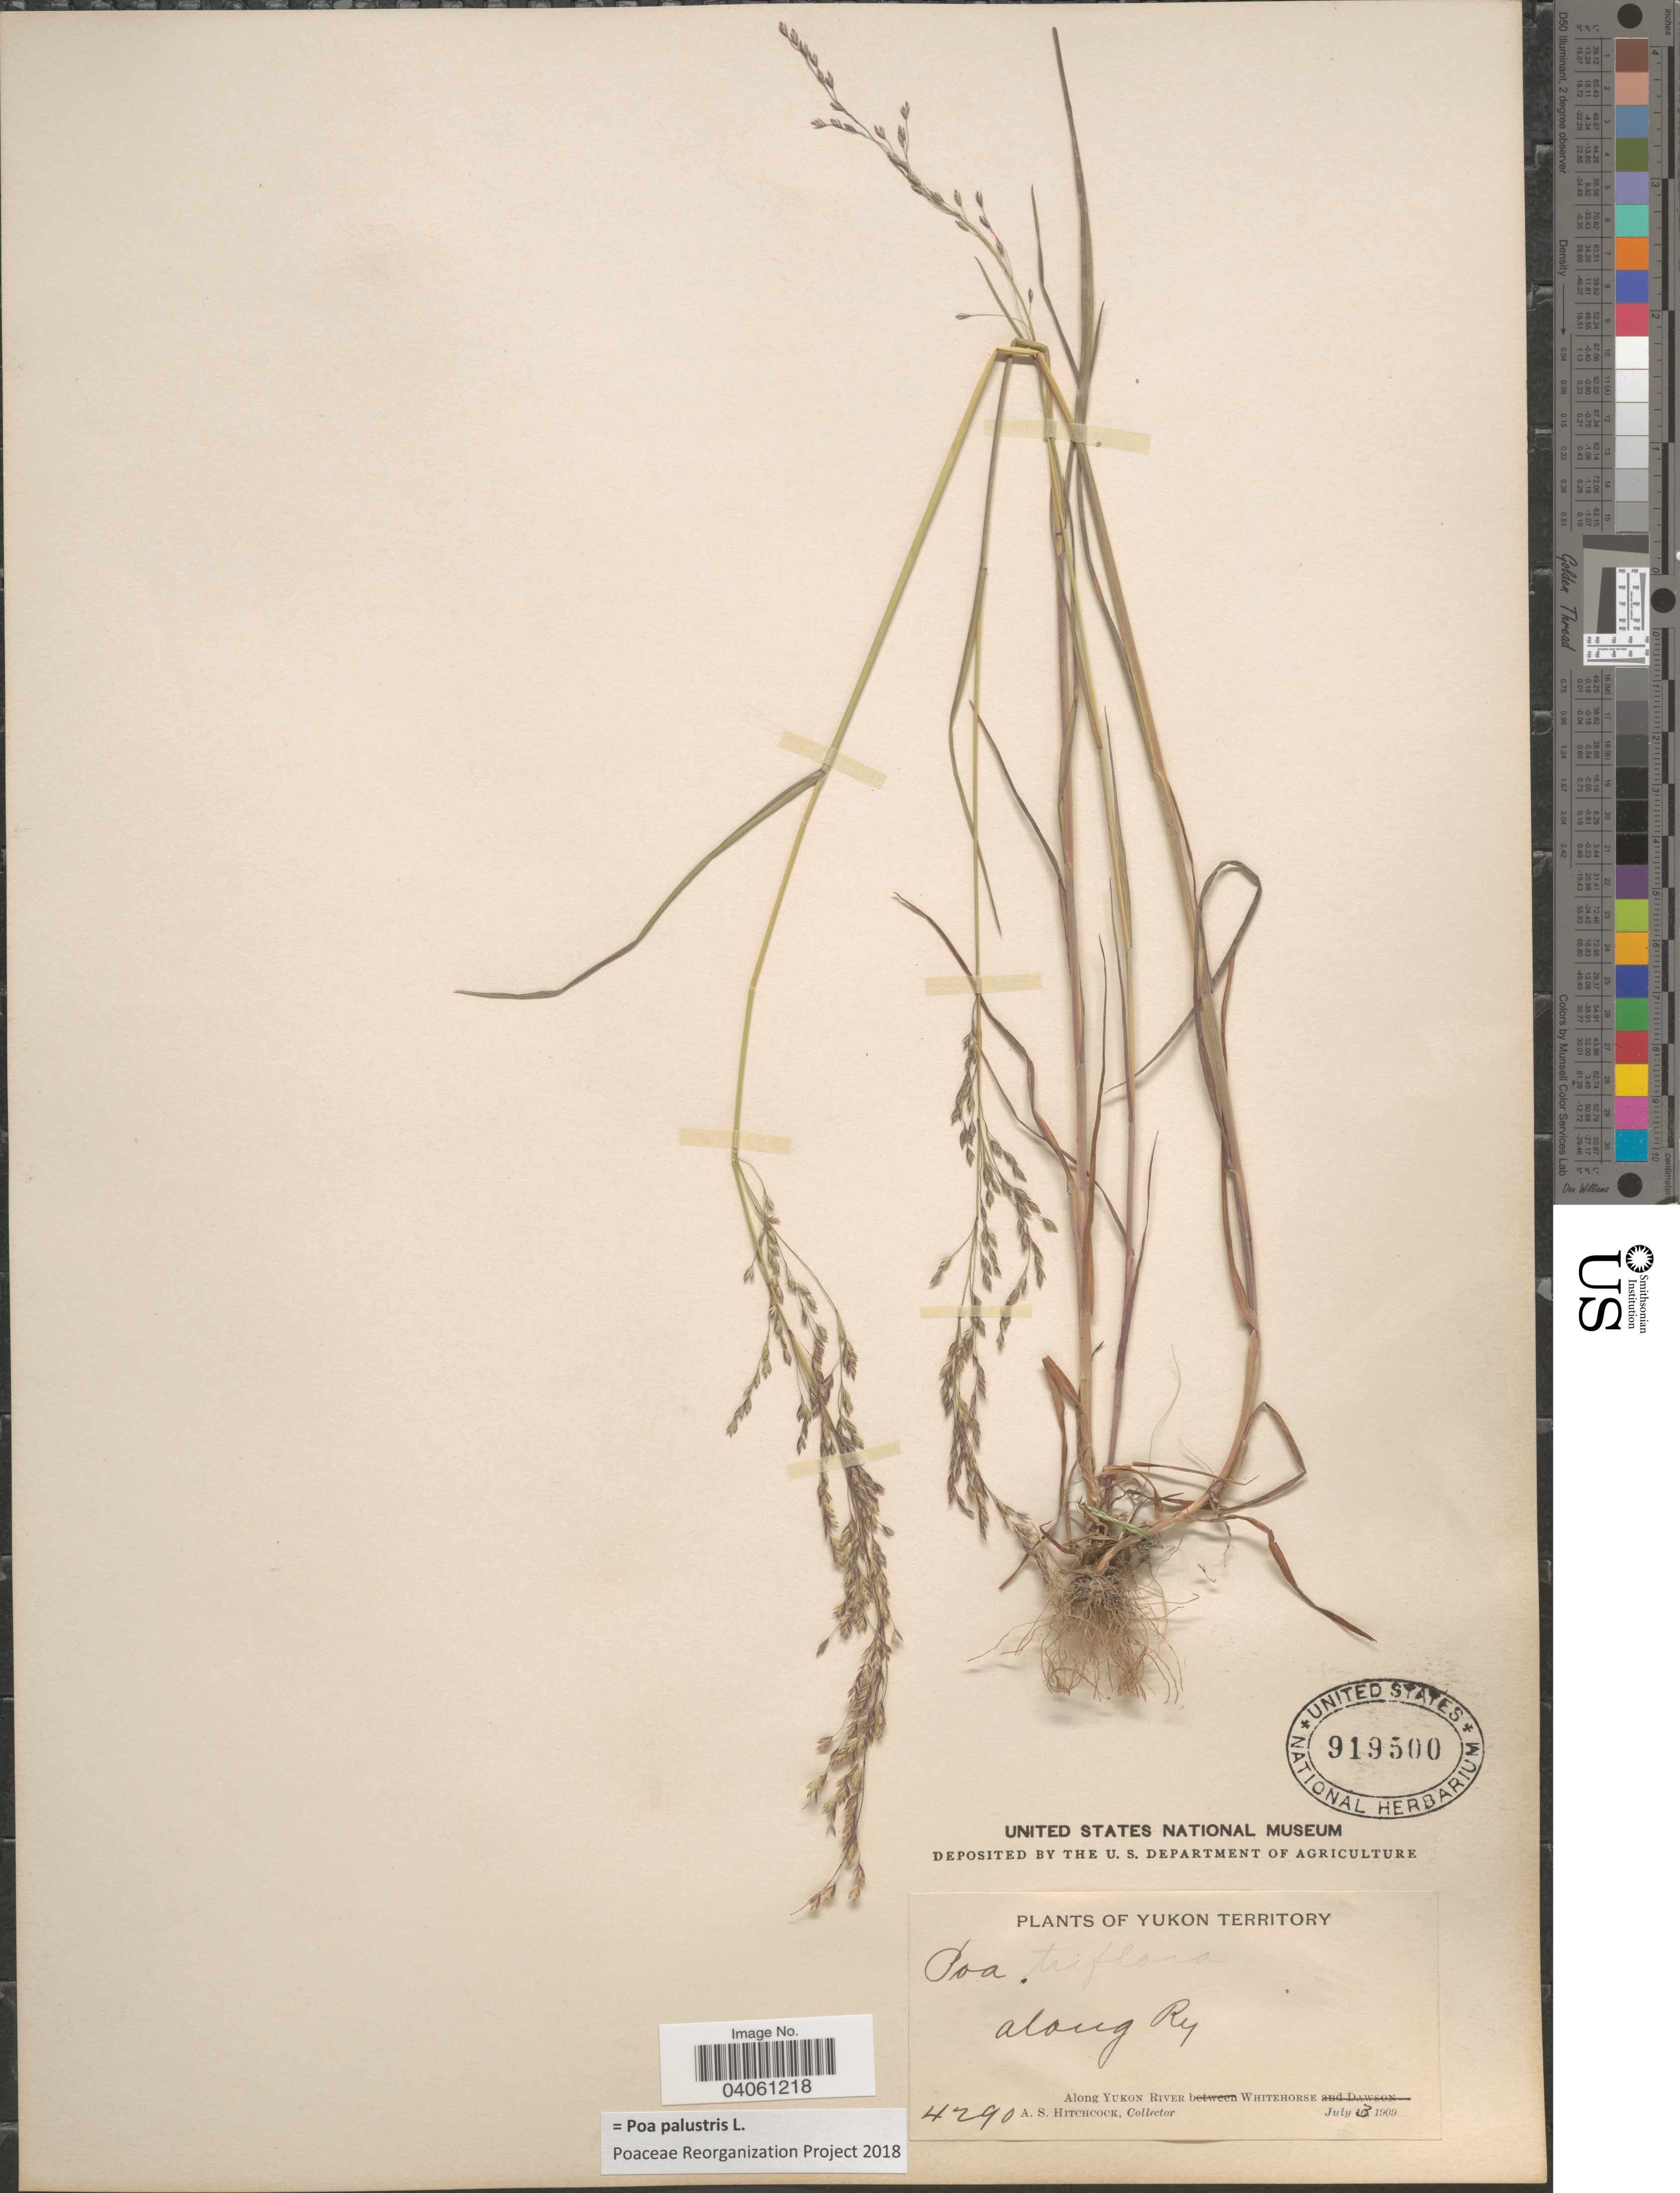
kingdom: Plantae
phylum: Tracheophyta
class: Liliopsida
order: Poales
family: Poaceae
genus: Poa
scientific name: Poa palustris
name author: L.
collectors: A. S. Hitchcock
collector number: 4290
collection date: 1909-07-03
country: Canada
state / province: Yukon Territory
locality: Along Ry. Along Yukon River Whitehorse.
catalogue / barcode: US 919500